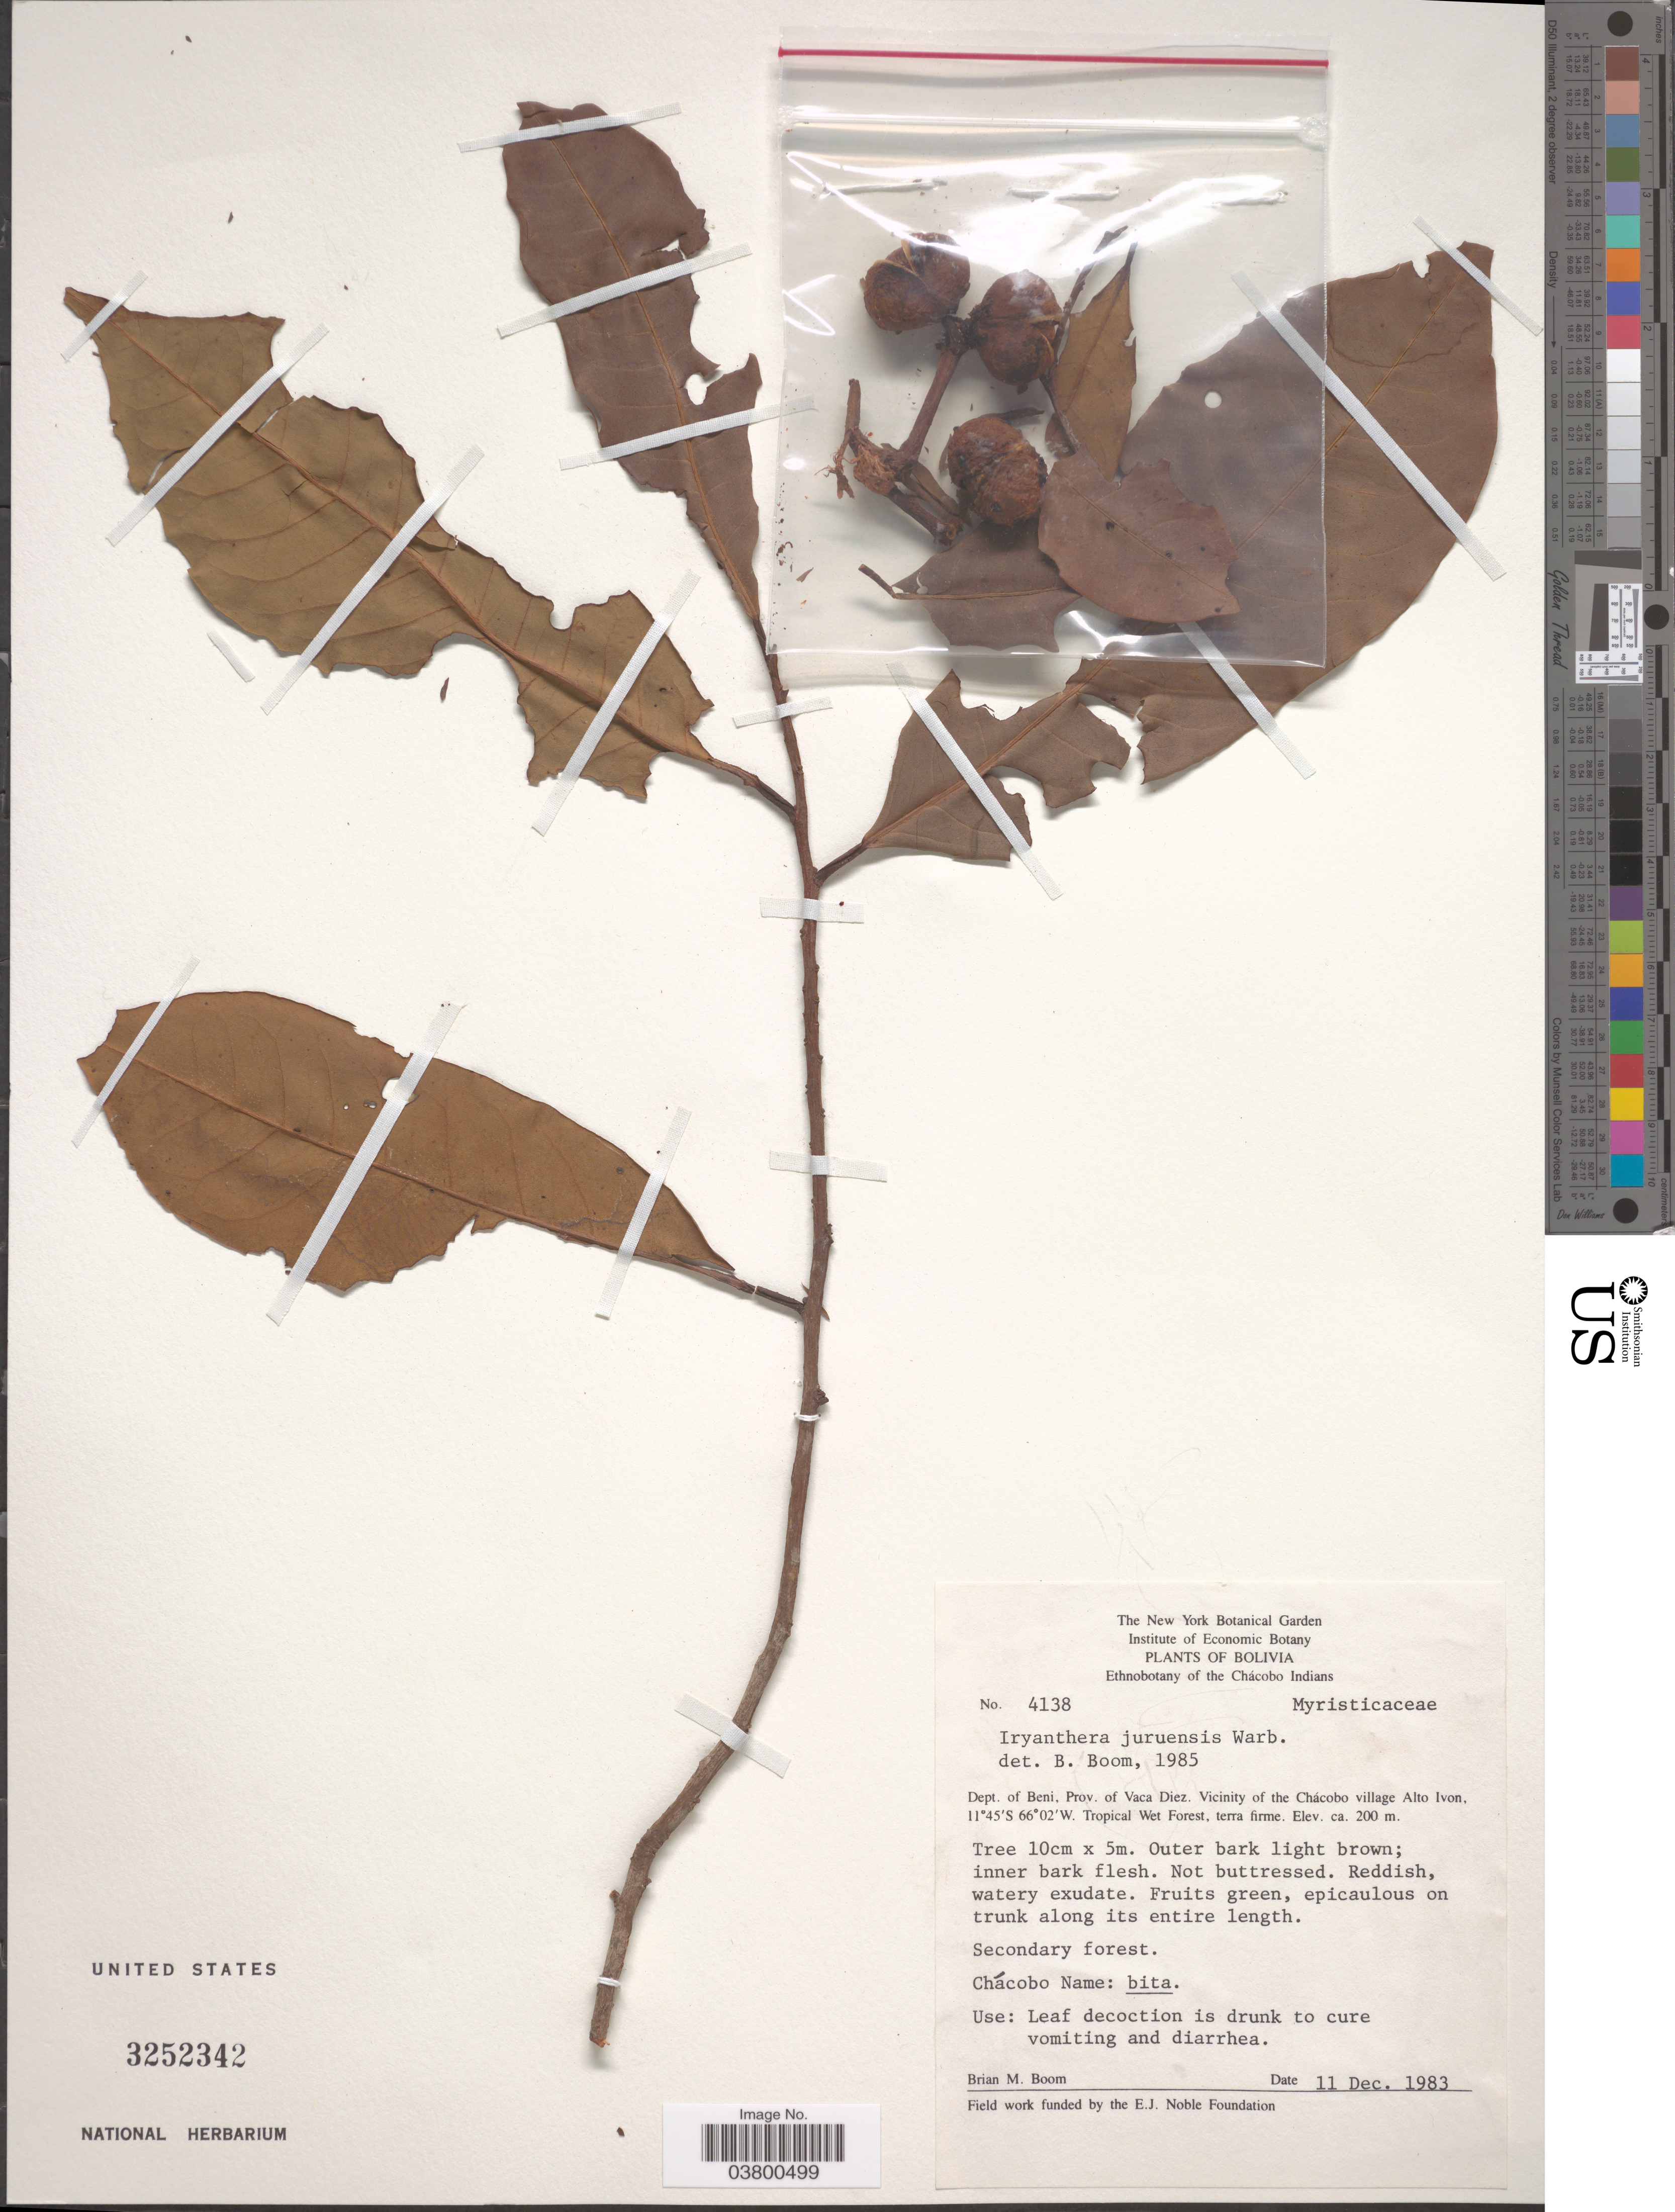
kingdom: Plantae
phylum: Tracheophyta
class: Magnoliopsida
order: Magnoliales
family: Myristicaceae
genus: Iryanthera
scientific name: Iryanthera juruensis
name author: Warb.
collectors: B. M. Boom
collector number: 4138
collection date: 1983-12-11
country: Bolivia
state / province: Beni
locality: Dept. of Beni, Prov. of Vaca Diez. Vicinity of the Chácobo village Alto Ivon, Tropical Wet Forest.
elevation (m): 200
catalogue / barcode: US 3252342